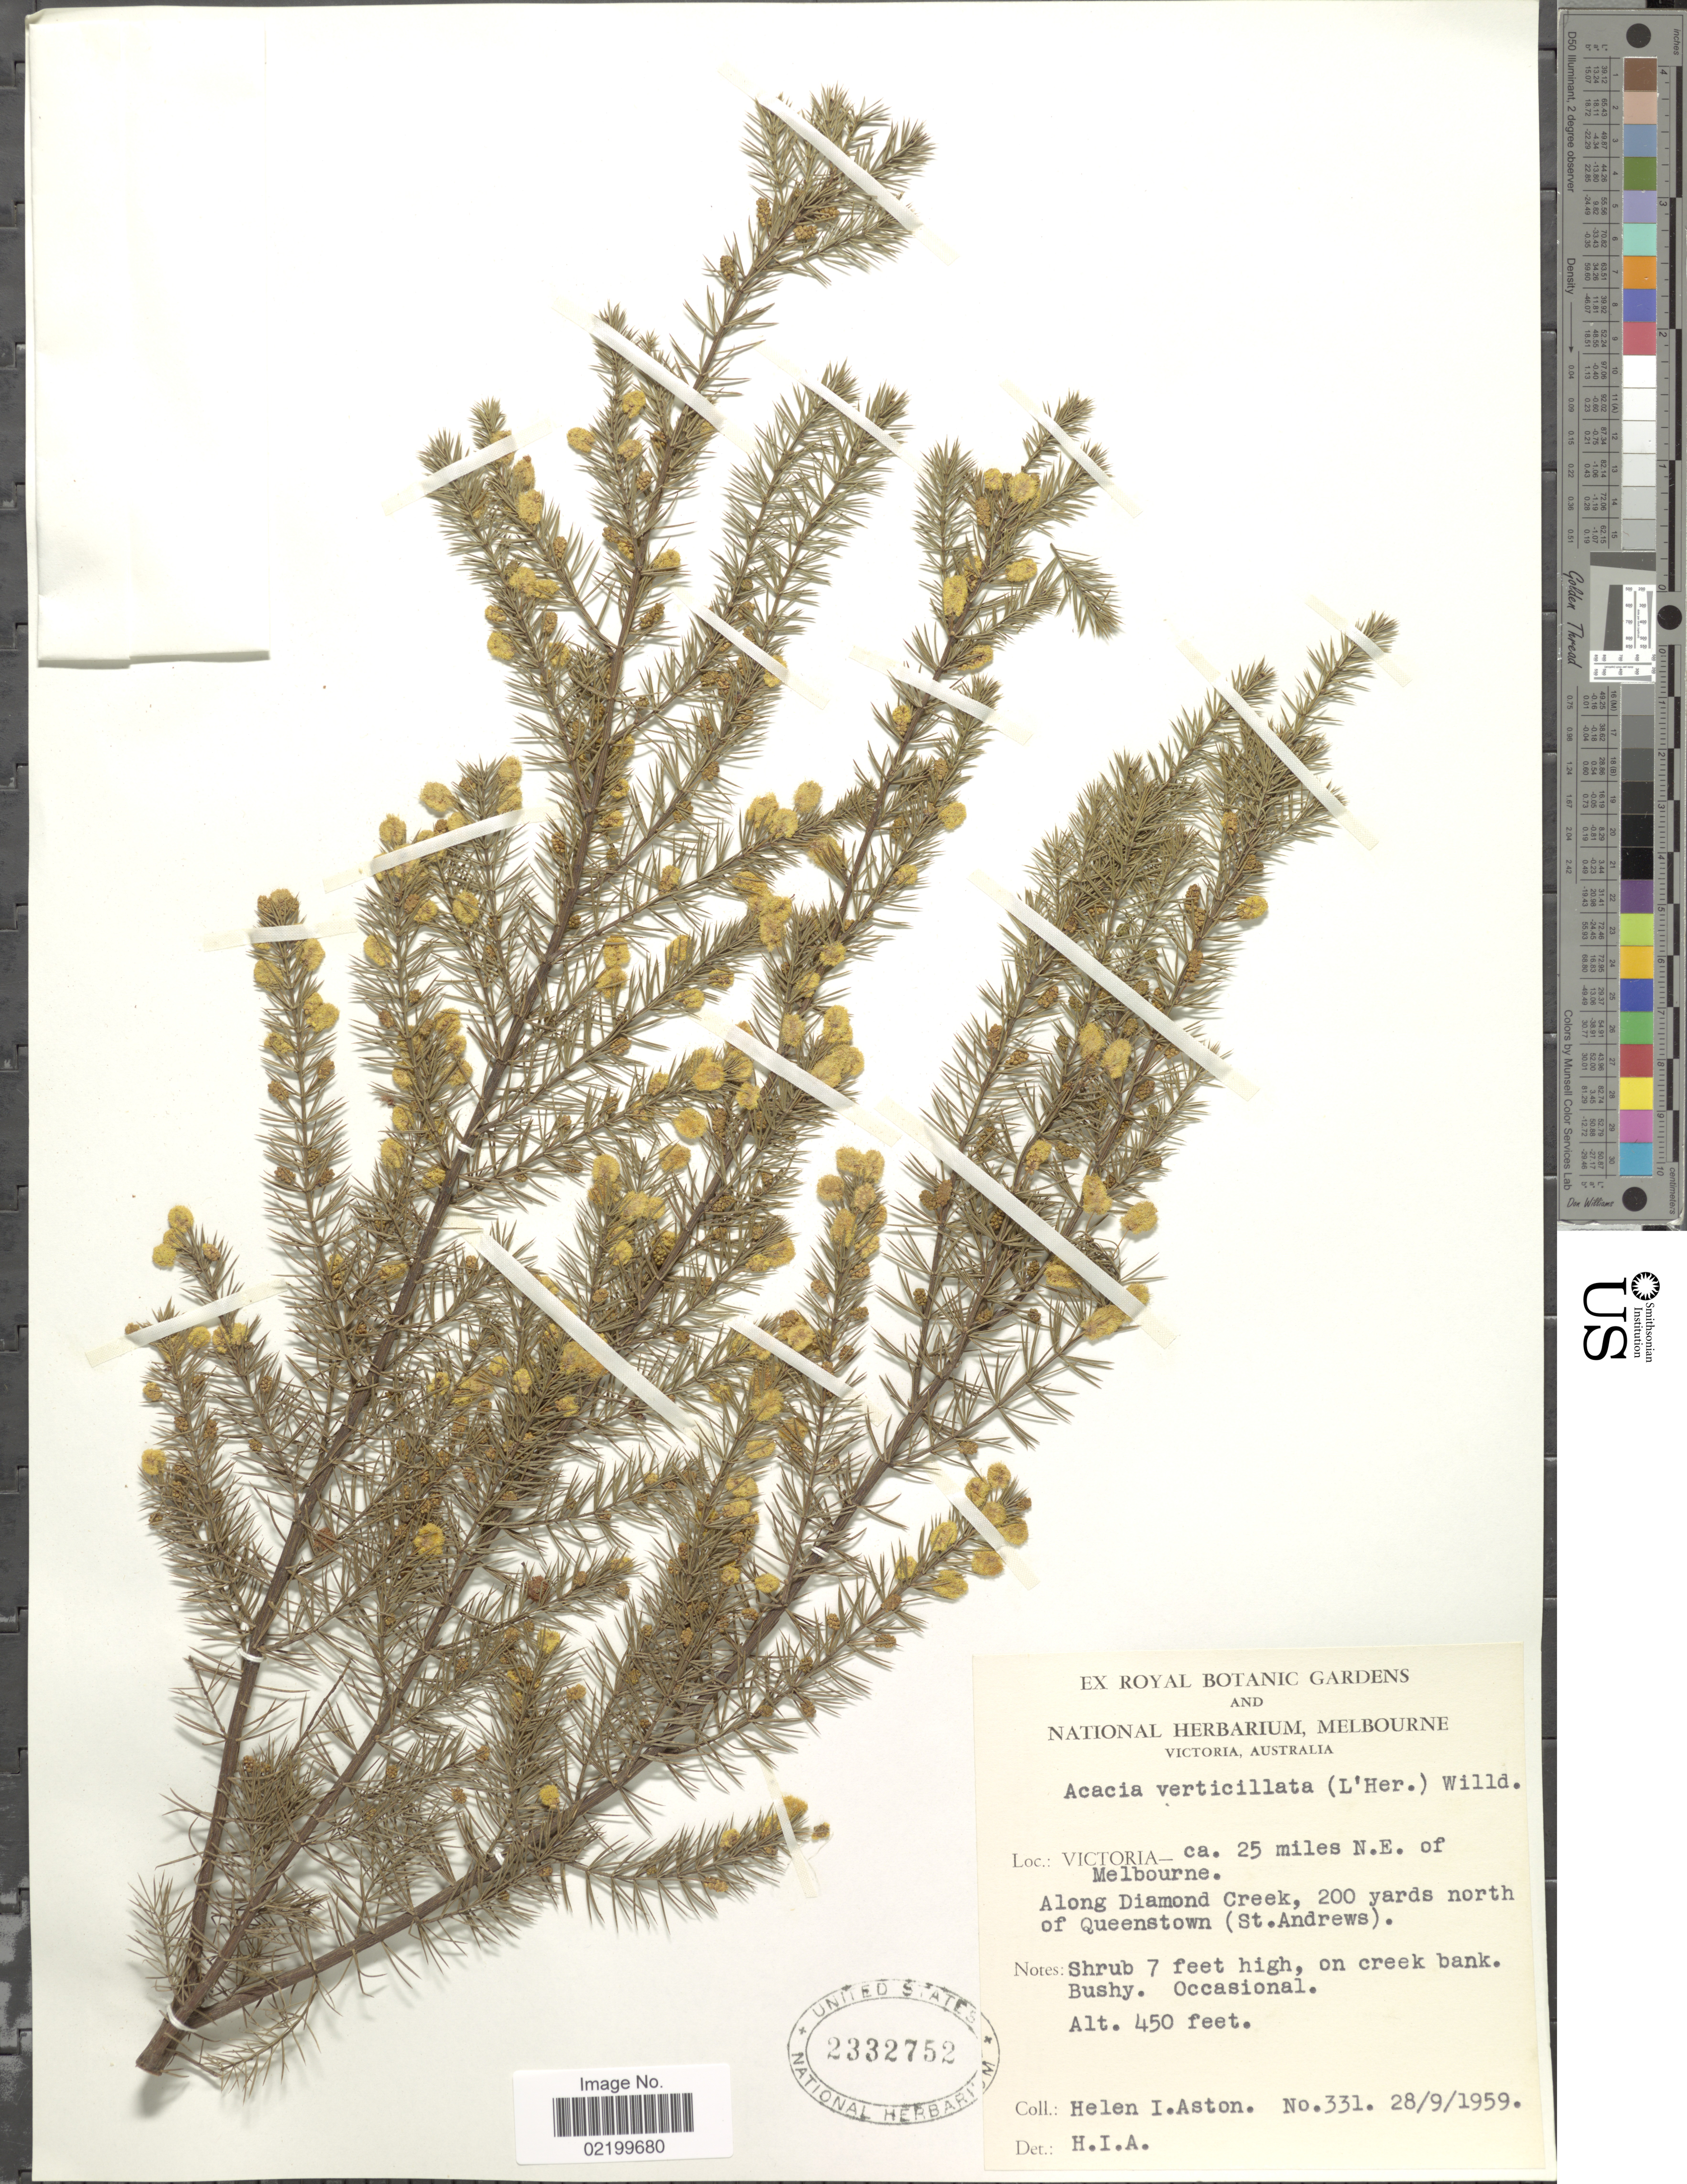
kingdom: Plantae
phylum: Tracheophyta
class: Magnoliopsida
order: Fabales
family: Fabaceae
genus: Acacia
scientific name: Acacia verticillata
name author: (L'Hér.) Willd.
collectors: H. I. Aston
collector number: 331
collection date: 1959-09-28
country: Australia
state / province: Victoria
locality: Victoria - ca. 25 miles N.E. of Melbourne. Along Diamond Creek, 200 yards north of Queenstown (St. Andrews).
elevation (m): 137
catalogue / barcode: US 2332752